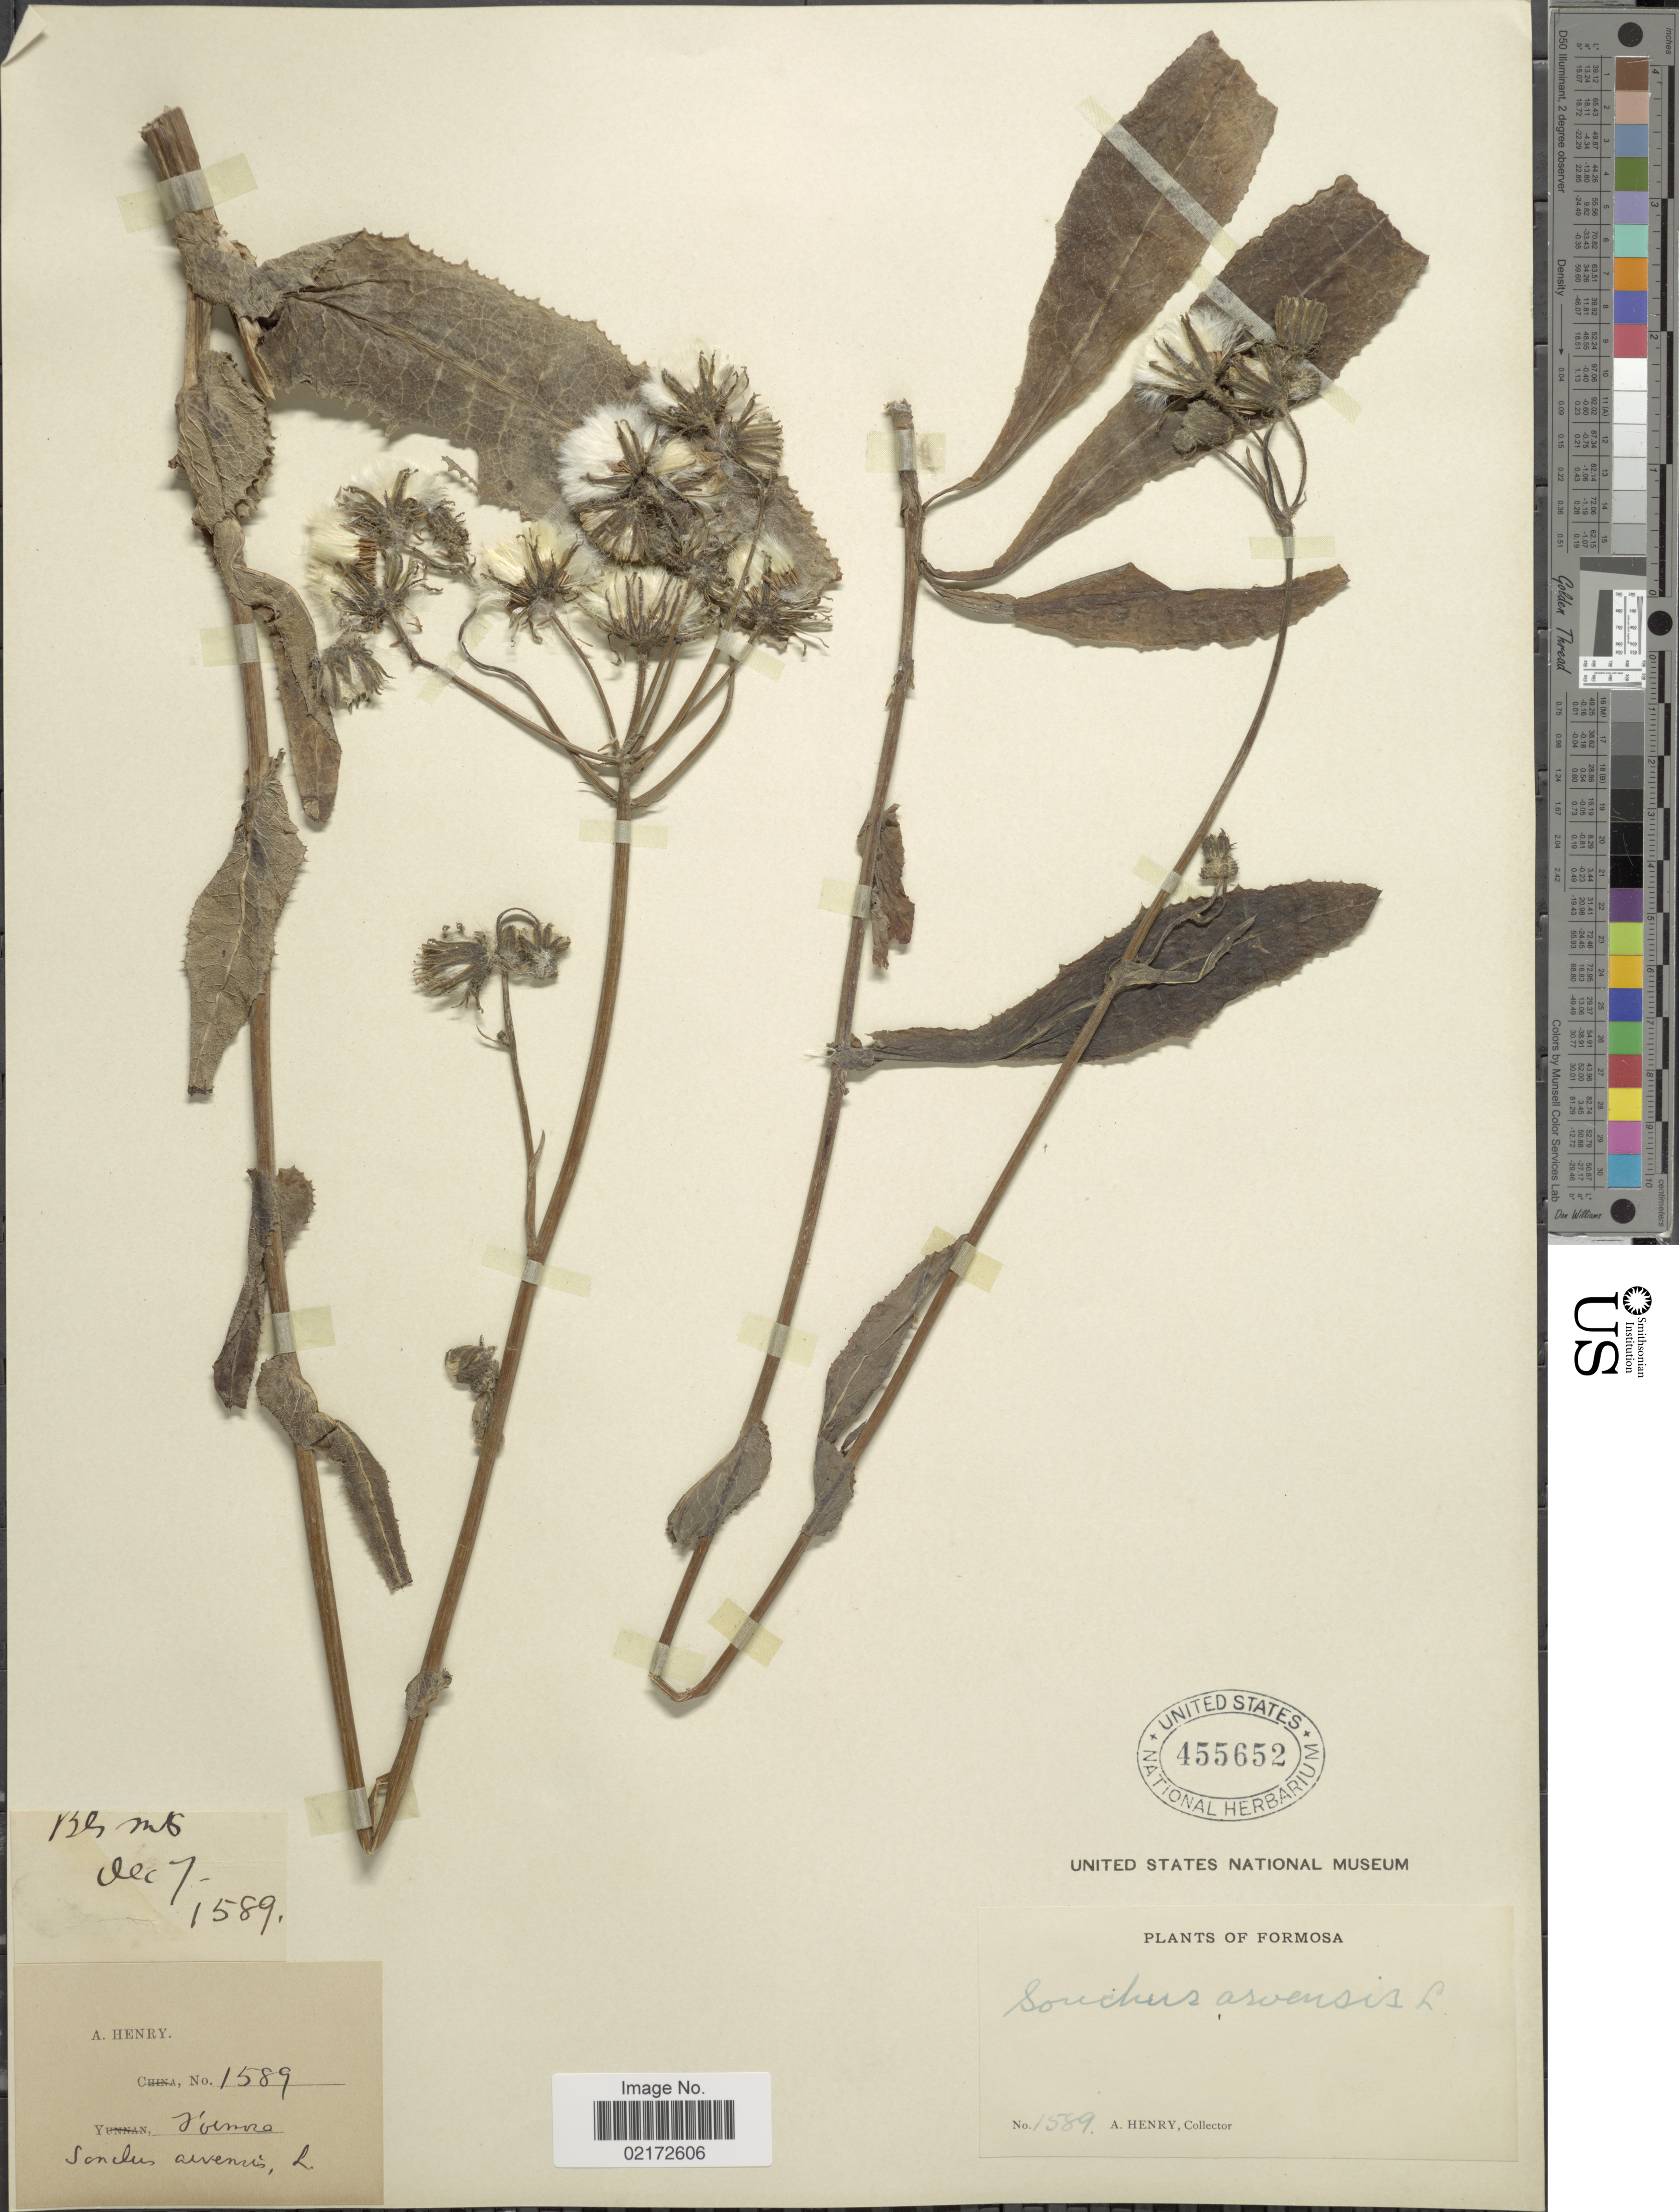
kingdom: Plantae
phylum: Tracheophyta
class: Magnoliopsida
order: Asterales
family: Asteraceae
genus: Sonchus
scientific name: Sonchus arvensis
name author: L.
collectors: A. Henry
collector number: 1589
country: Taiwan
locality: Formosa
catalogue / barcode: US 455652